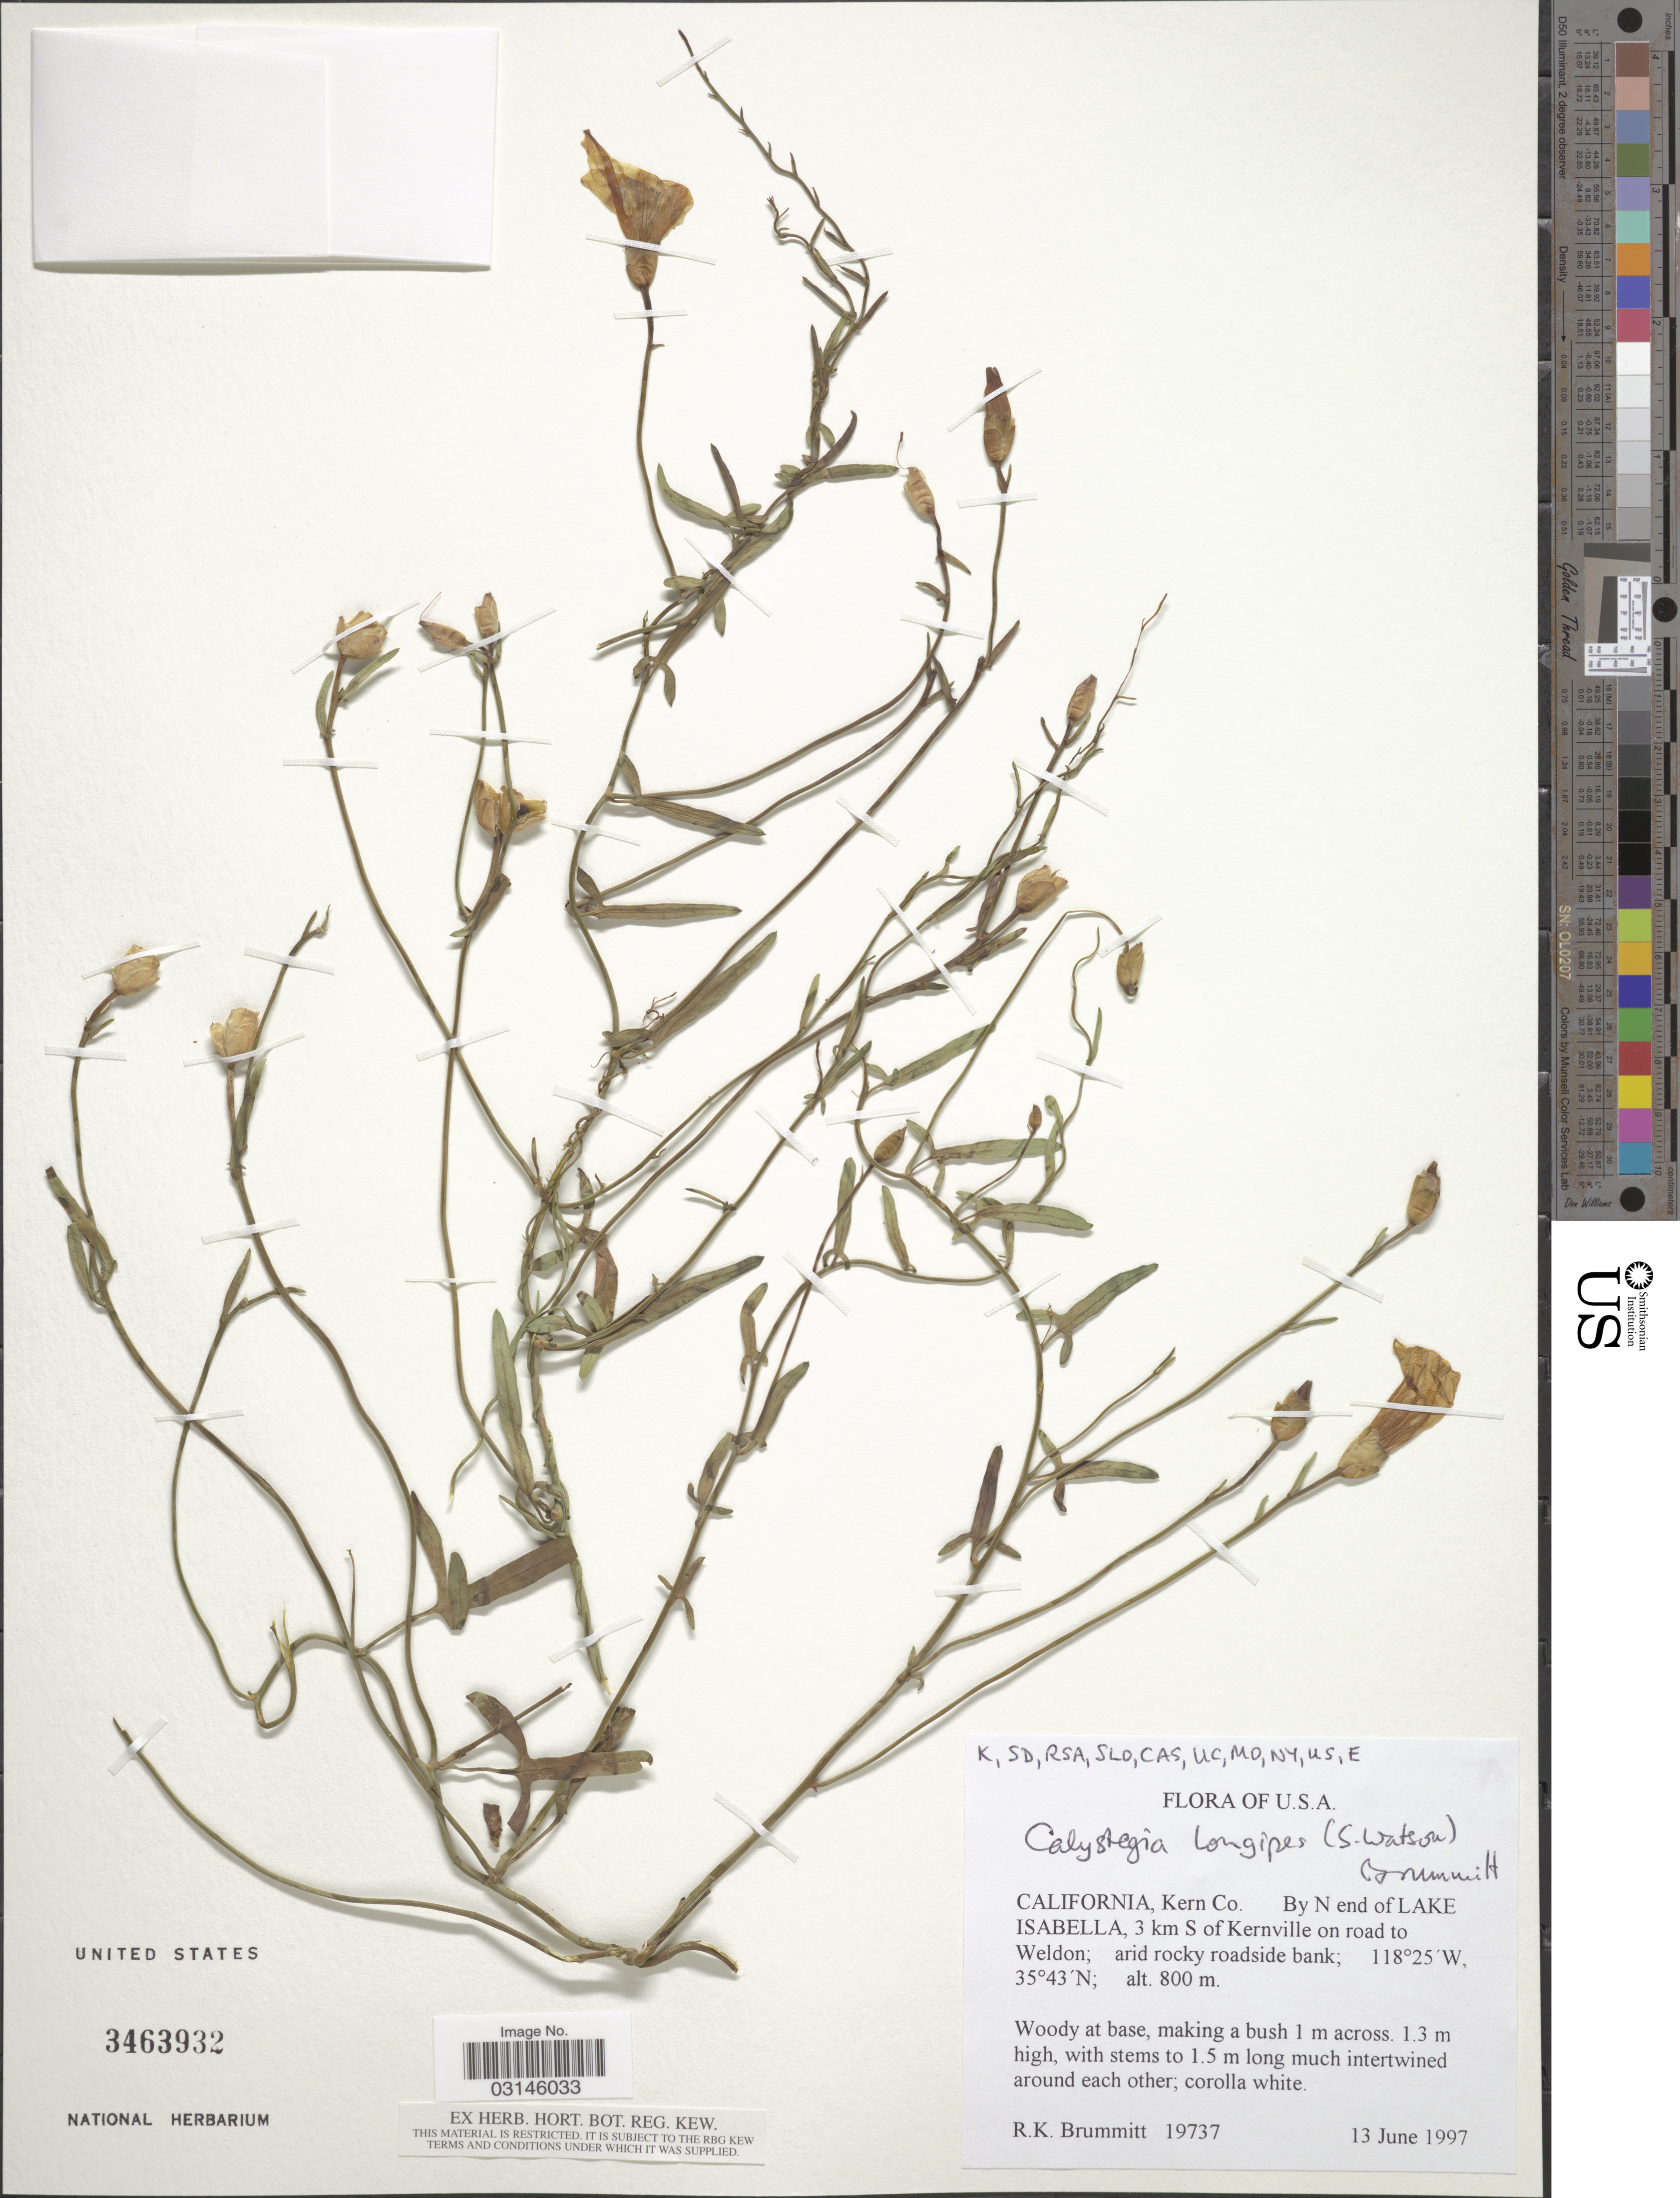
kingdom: Plantae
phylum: Tracheophyta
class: Magnoliopsida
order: Solanales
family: Convolvulaceae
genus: Calystegia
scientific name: Calystegia longipes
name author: (S. Watson) Brummitt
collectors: R. K. Brummitt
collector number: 19737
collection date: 1997-06-13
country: United States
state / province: California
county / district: Kern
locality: Kern Co. By N end of Lake Isabella, 3 km S of Kernville on road to Weldon.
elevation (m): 800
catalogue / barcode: US 3463932